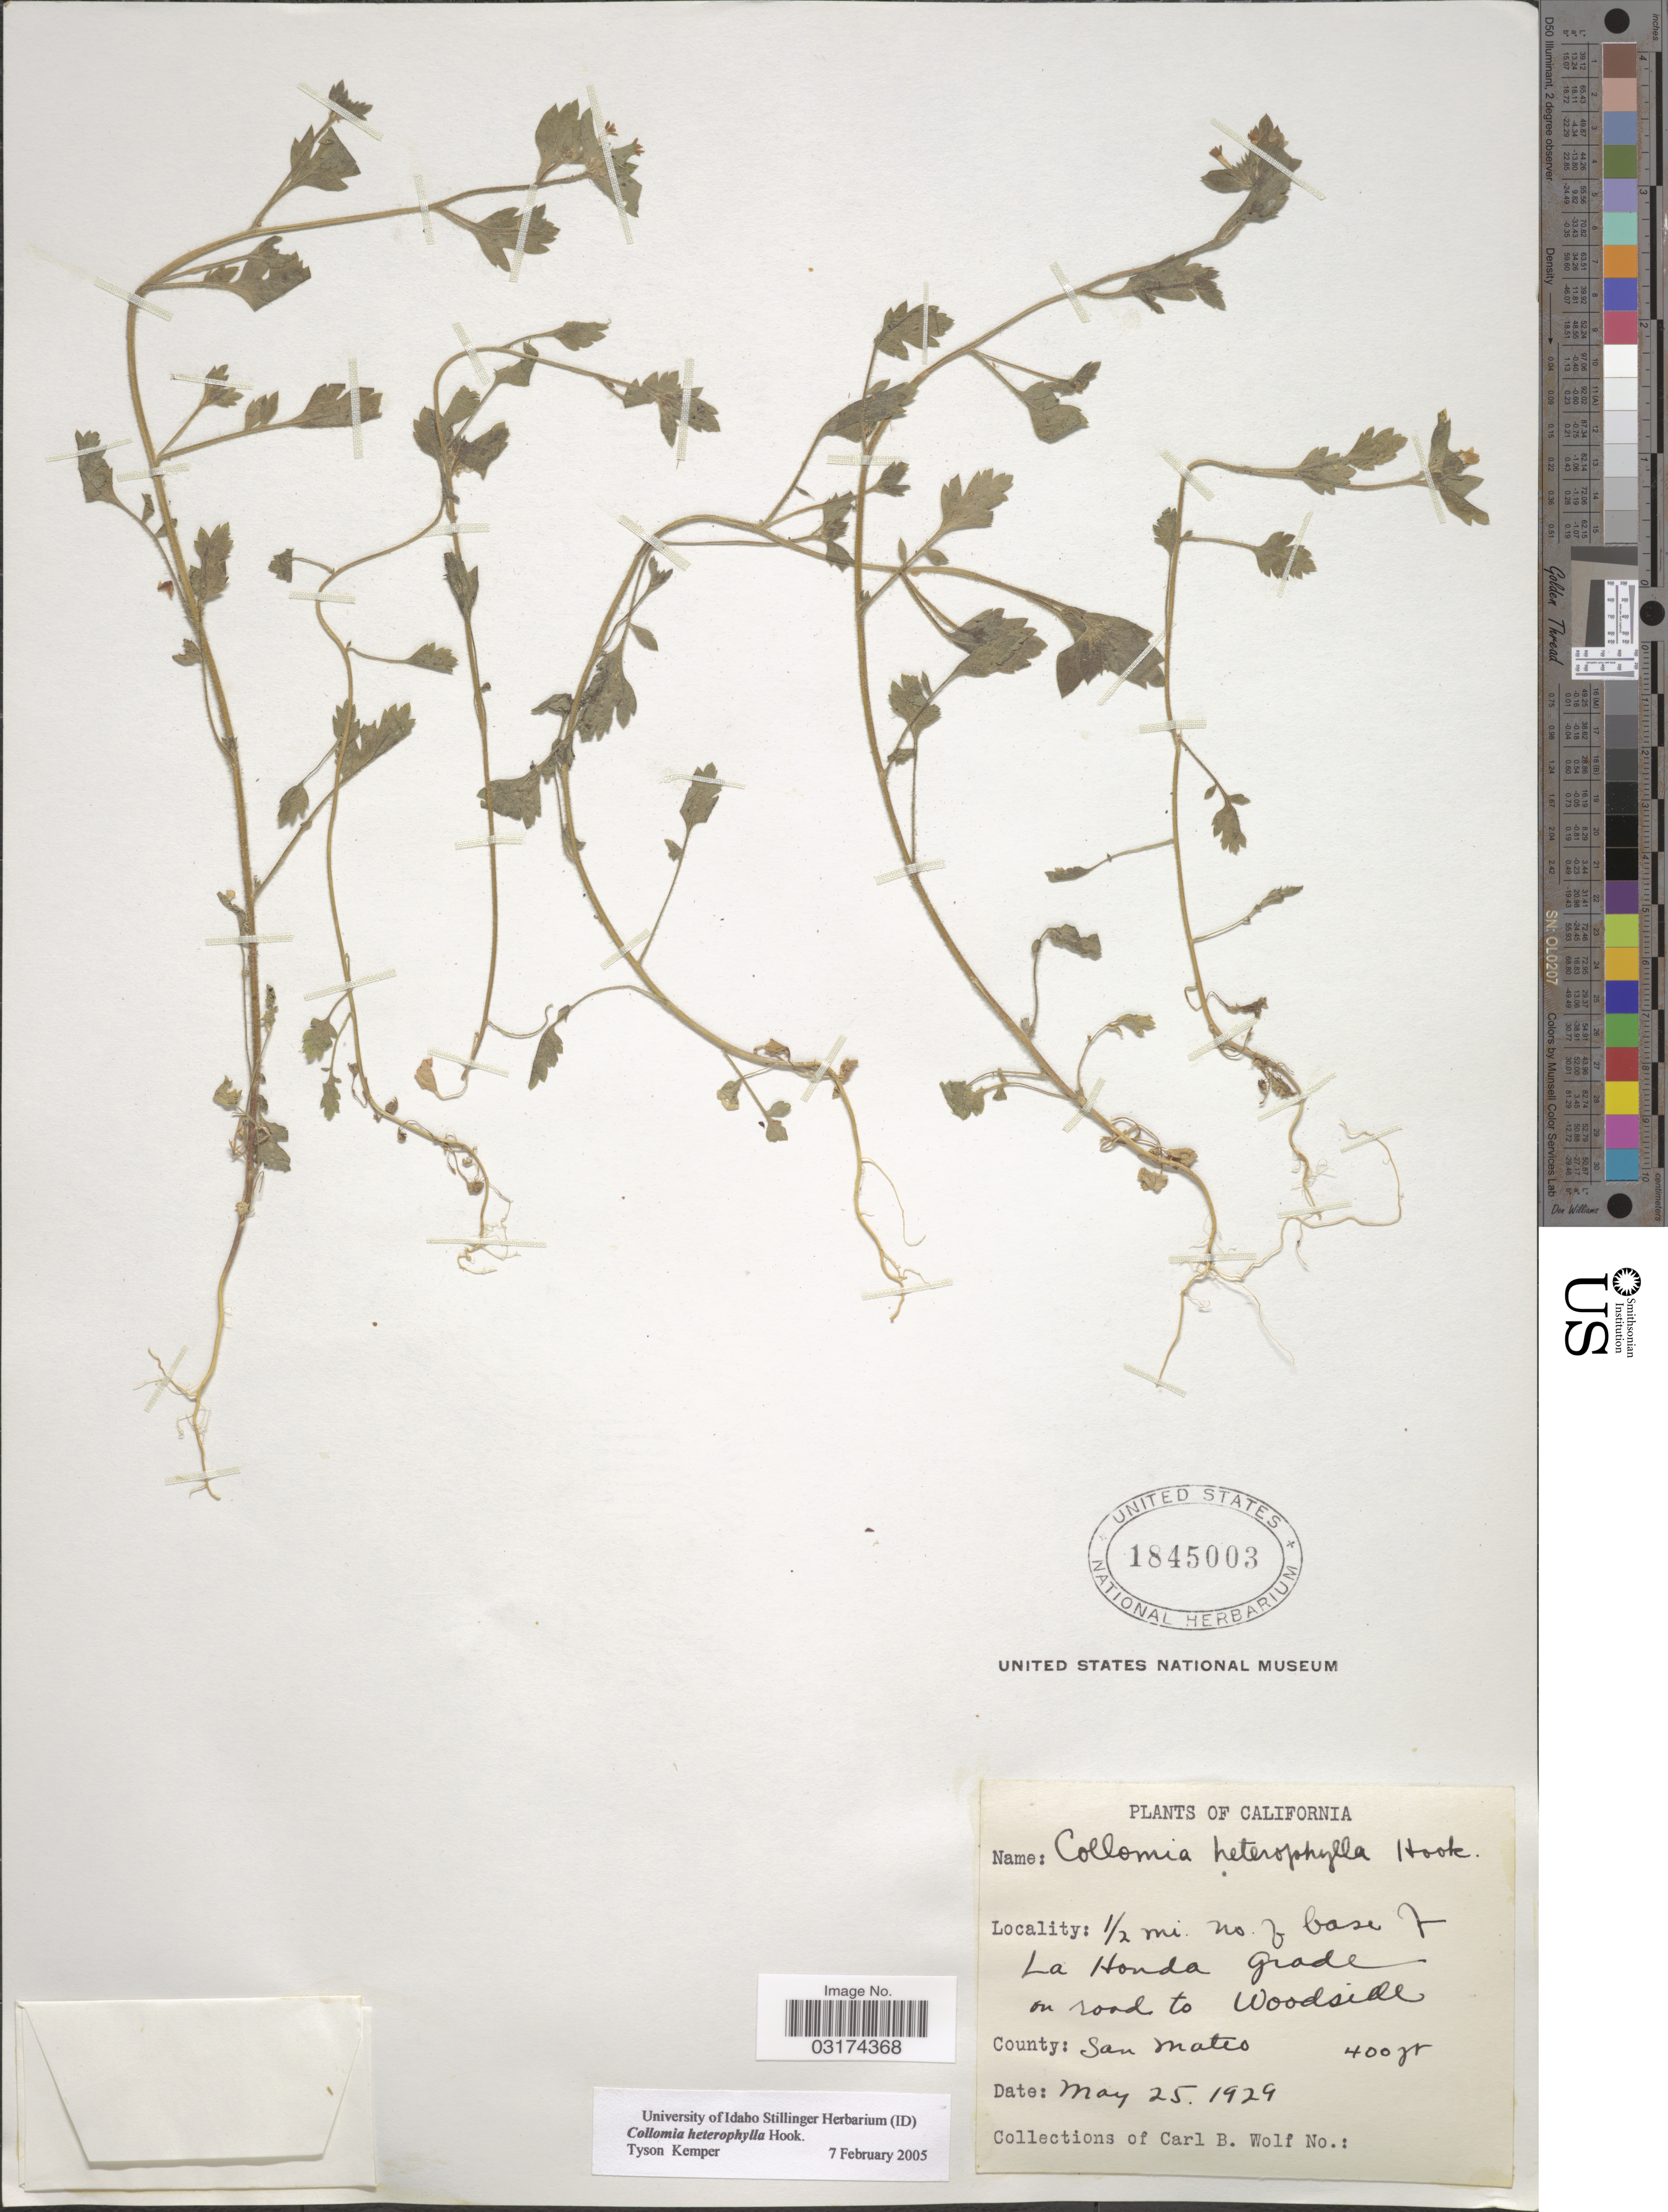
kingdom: Plantae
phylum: Tracheophyta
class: Magnoliopsida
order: Ericales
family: Polemoniaceae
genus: Collomia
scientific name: Collomia heterophylla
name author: Hook.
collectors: C. B. Wolf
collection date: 1929-05-25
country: United States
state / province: California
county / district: San Mateo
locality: ½ mi. no. of base of La Honda grade on road to Woodside. County: San Mateo.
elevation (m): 122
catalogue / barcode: US 1845003